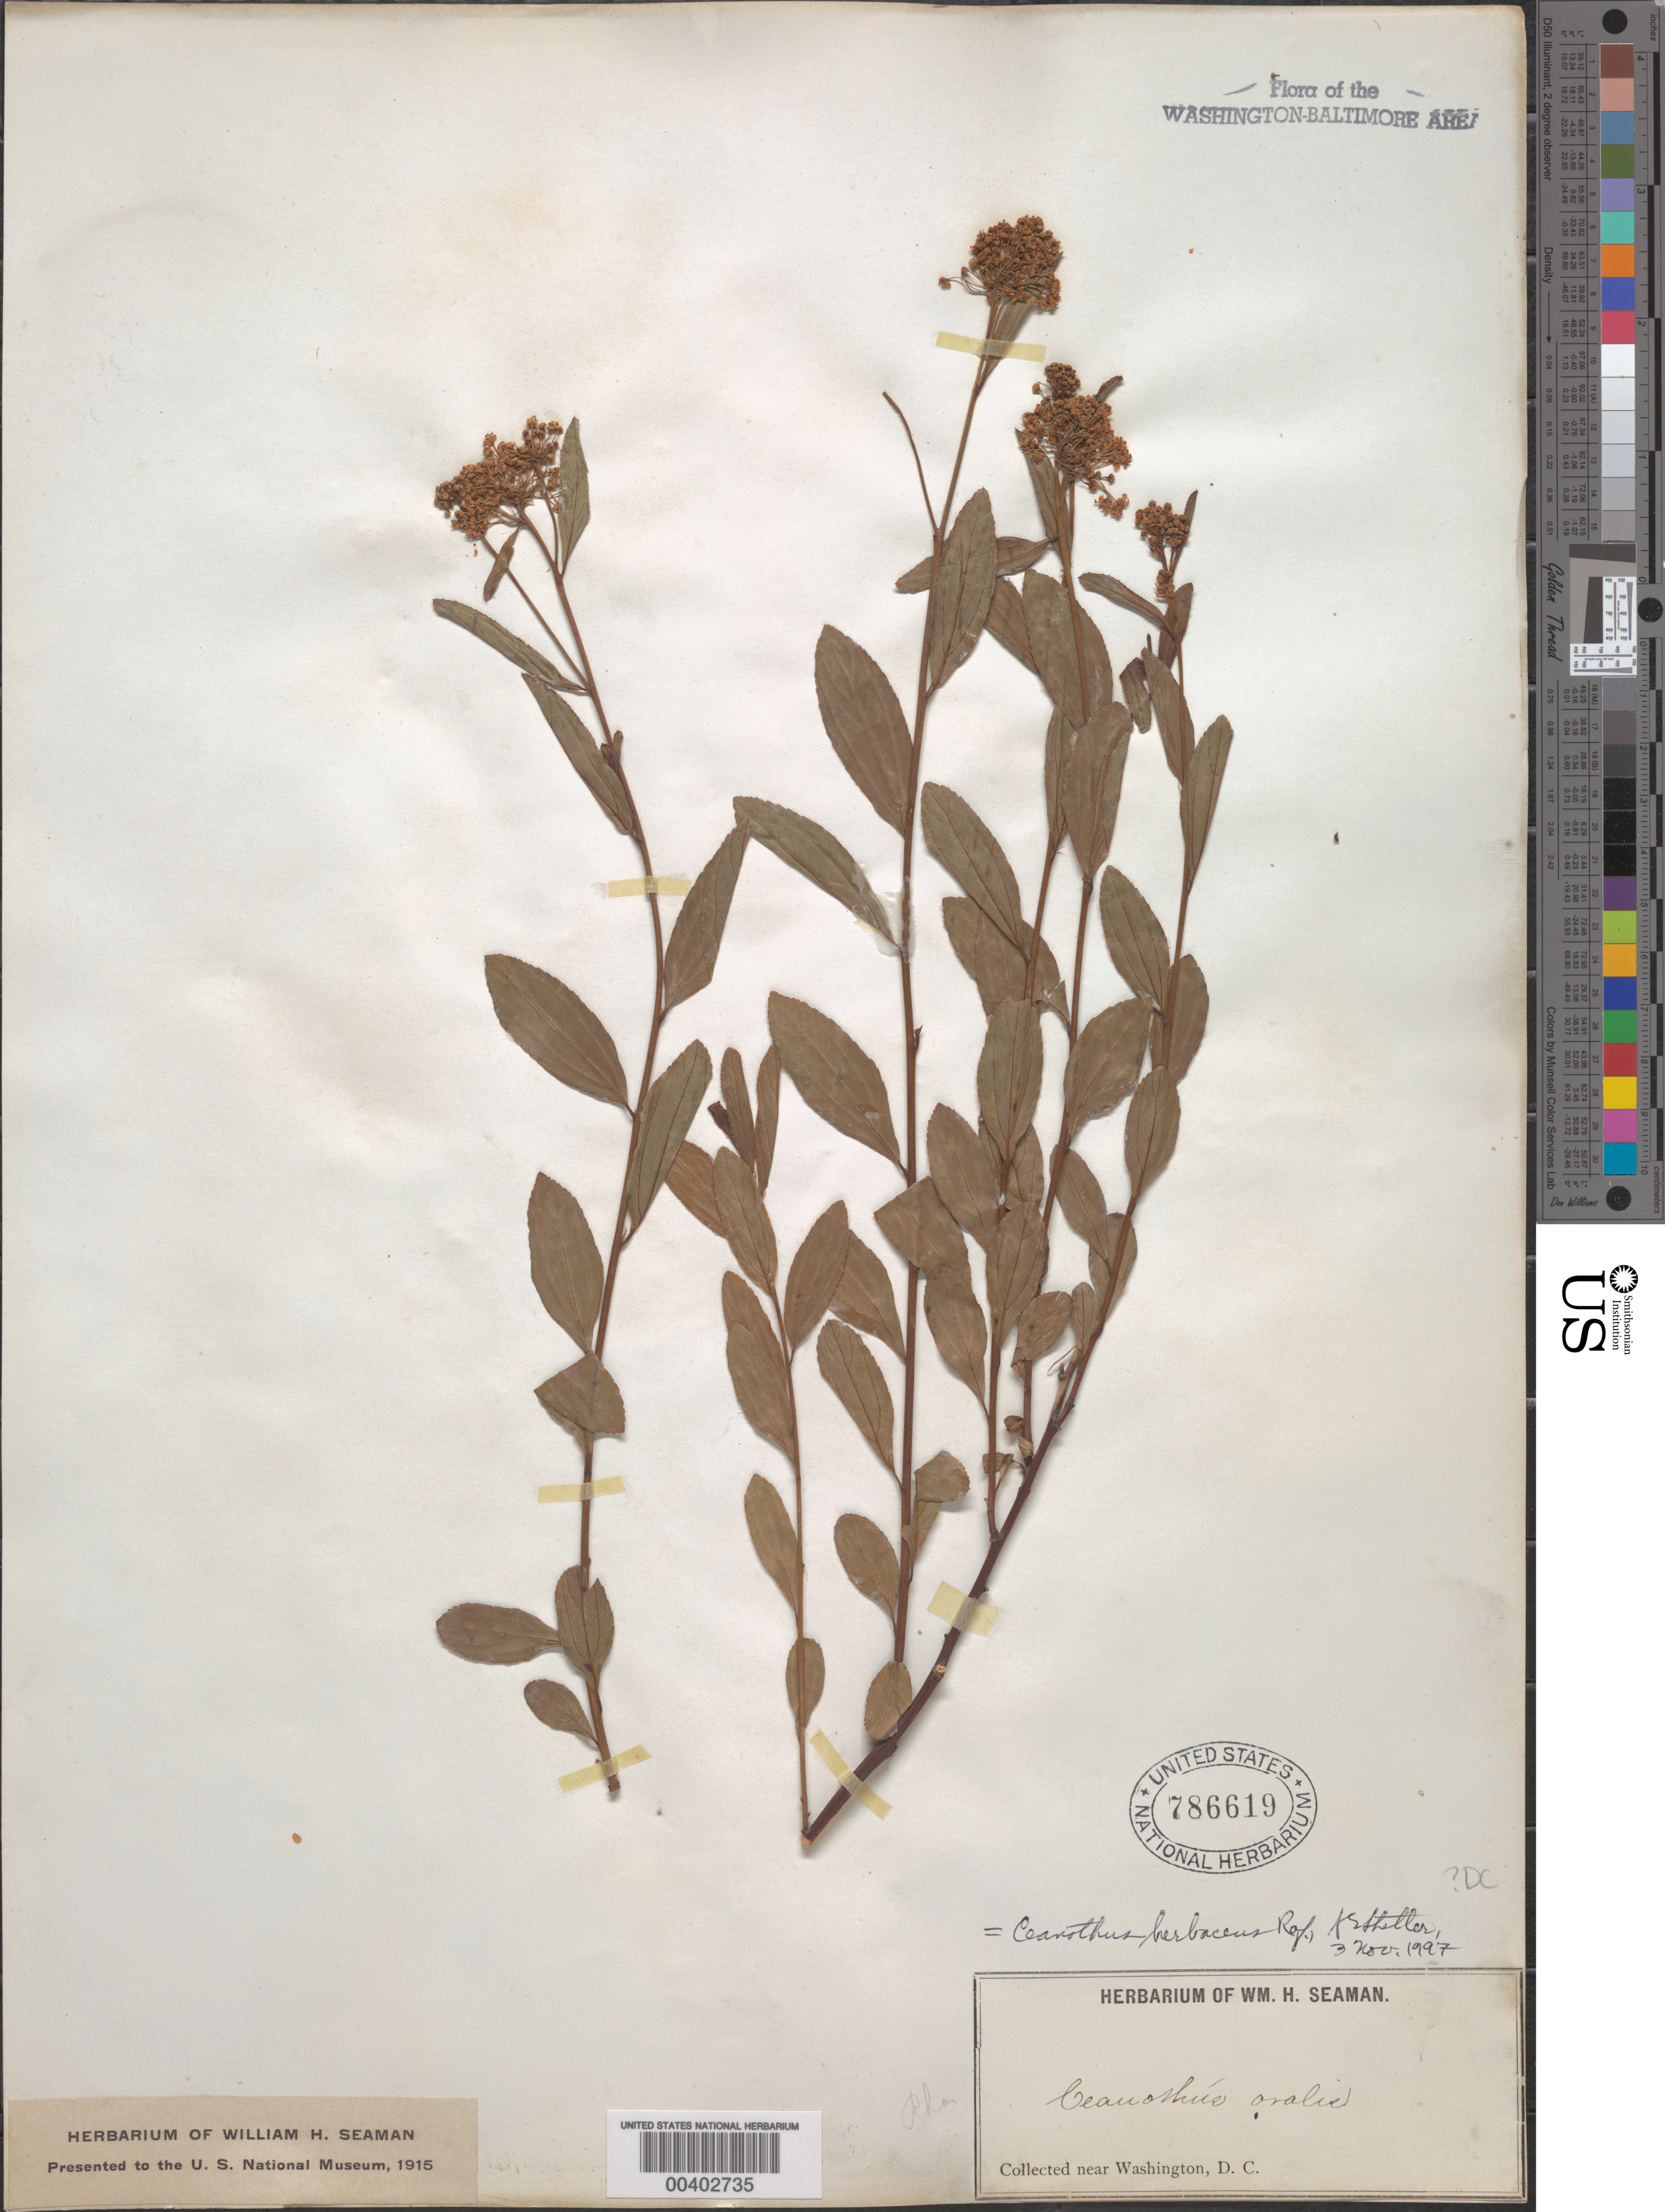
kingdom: Plantae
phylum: Tracheophyta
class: Magnoliopsida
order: Rosales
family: Rhamnaceae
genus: Ceanothus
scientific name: Ceanothus herbaceus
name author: Raf.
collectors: W. Seaman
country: United States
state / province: District of Columbia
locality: Near Washington DC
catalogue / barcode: US 786619